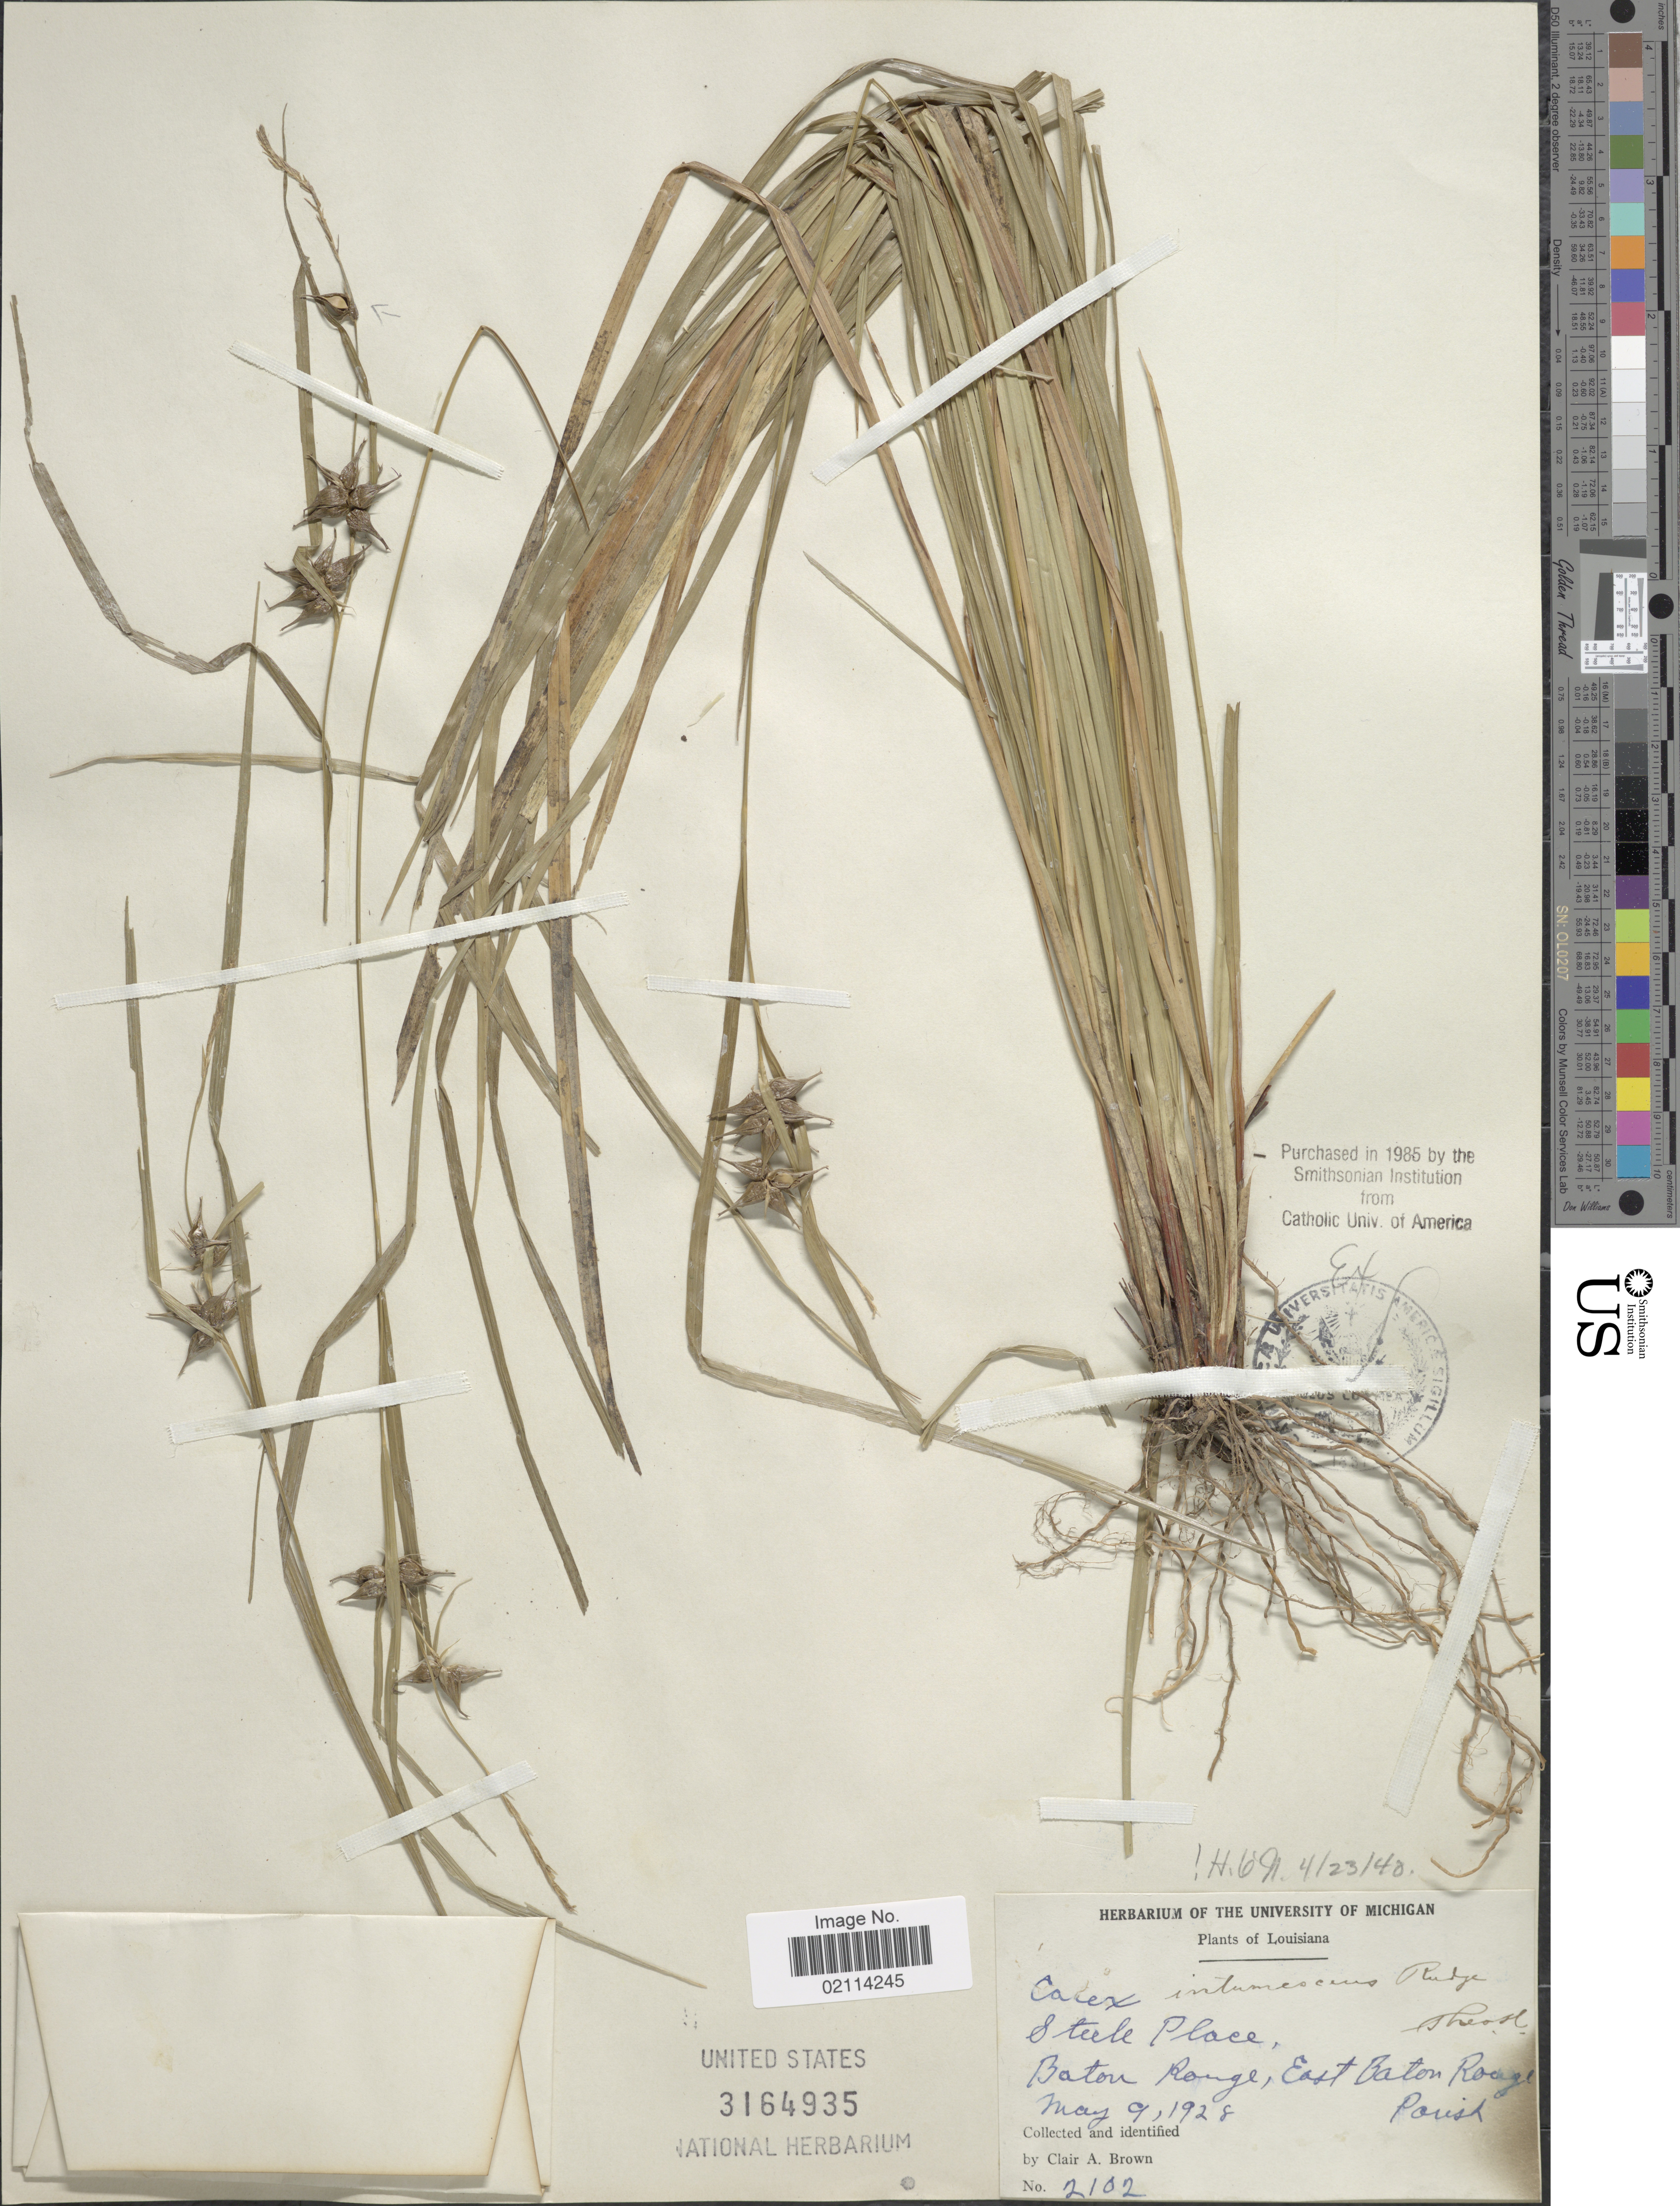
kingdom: Plantae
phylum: Tracheophyta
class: Liliopsida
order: Poales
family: Cyperaceae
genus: Carex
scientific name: Carex intumescens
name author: Rudge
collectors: C. A. Brown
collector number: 2102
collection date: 1928-05-09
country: United States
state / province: Louisiana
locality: Steele Place, Boton Range, East Baton Range Parish.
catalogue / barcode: US 3164935